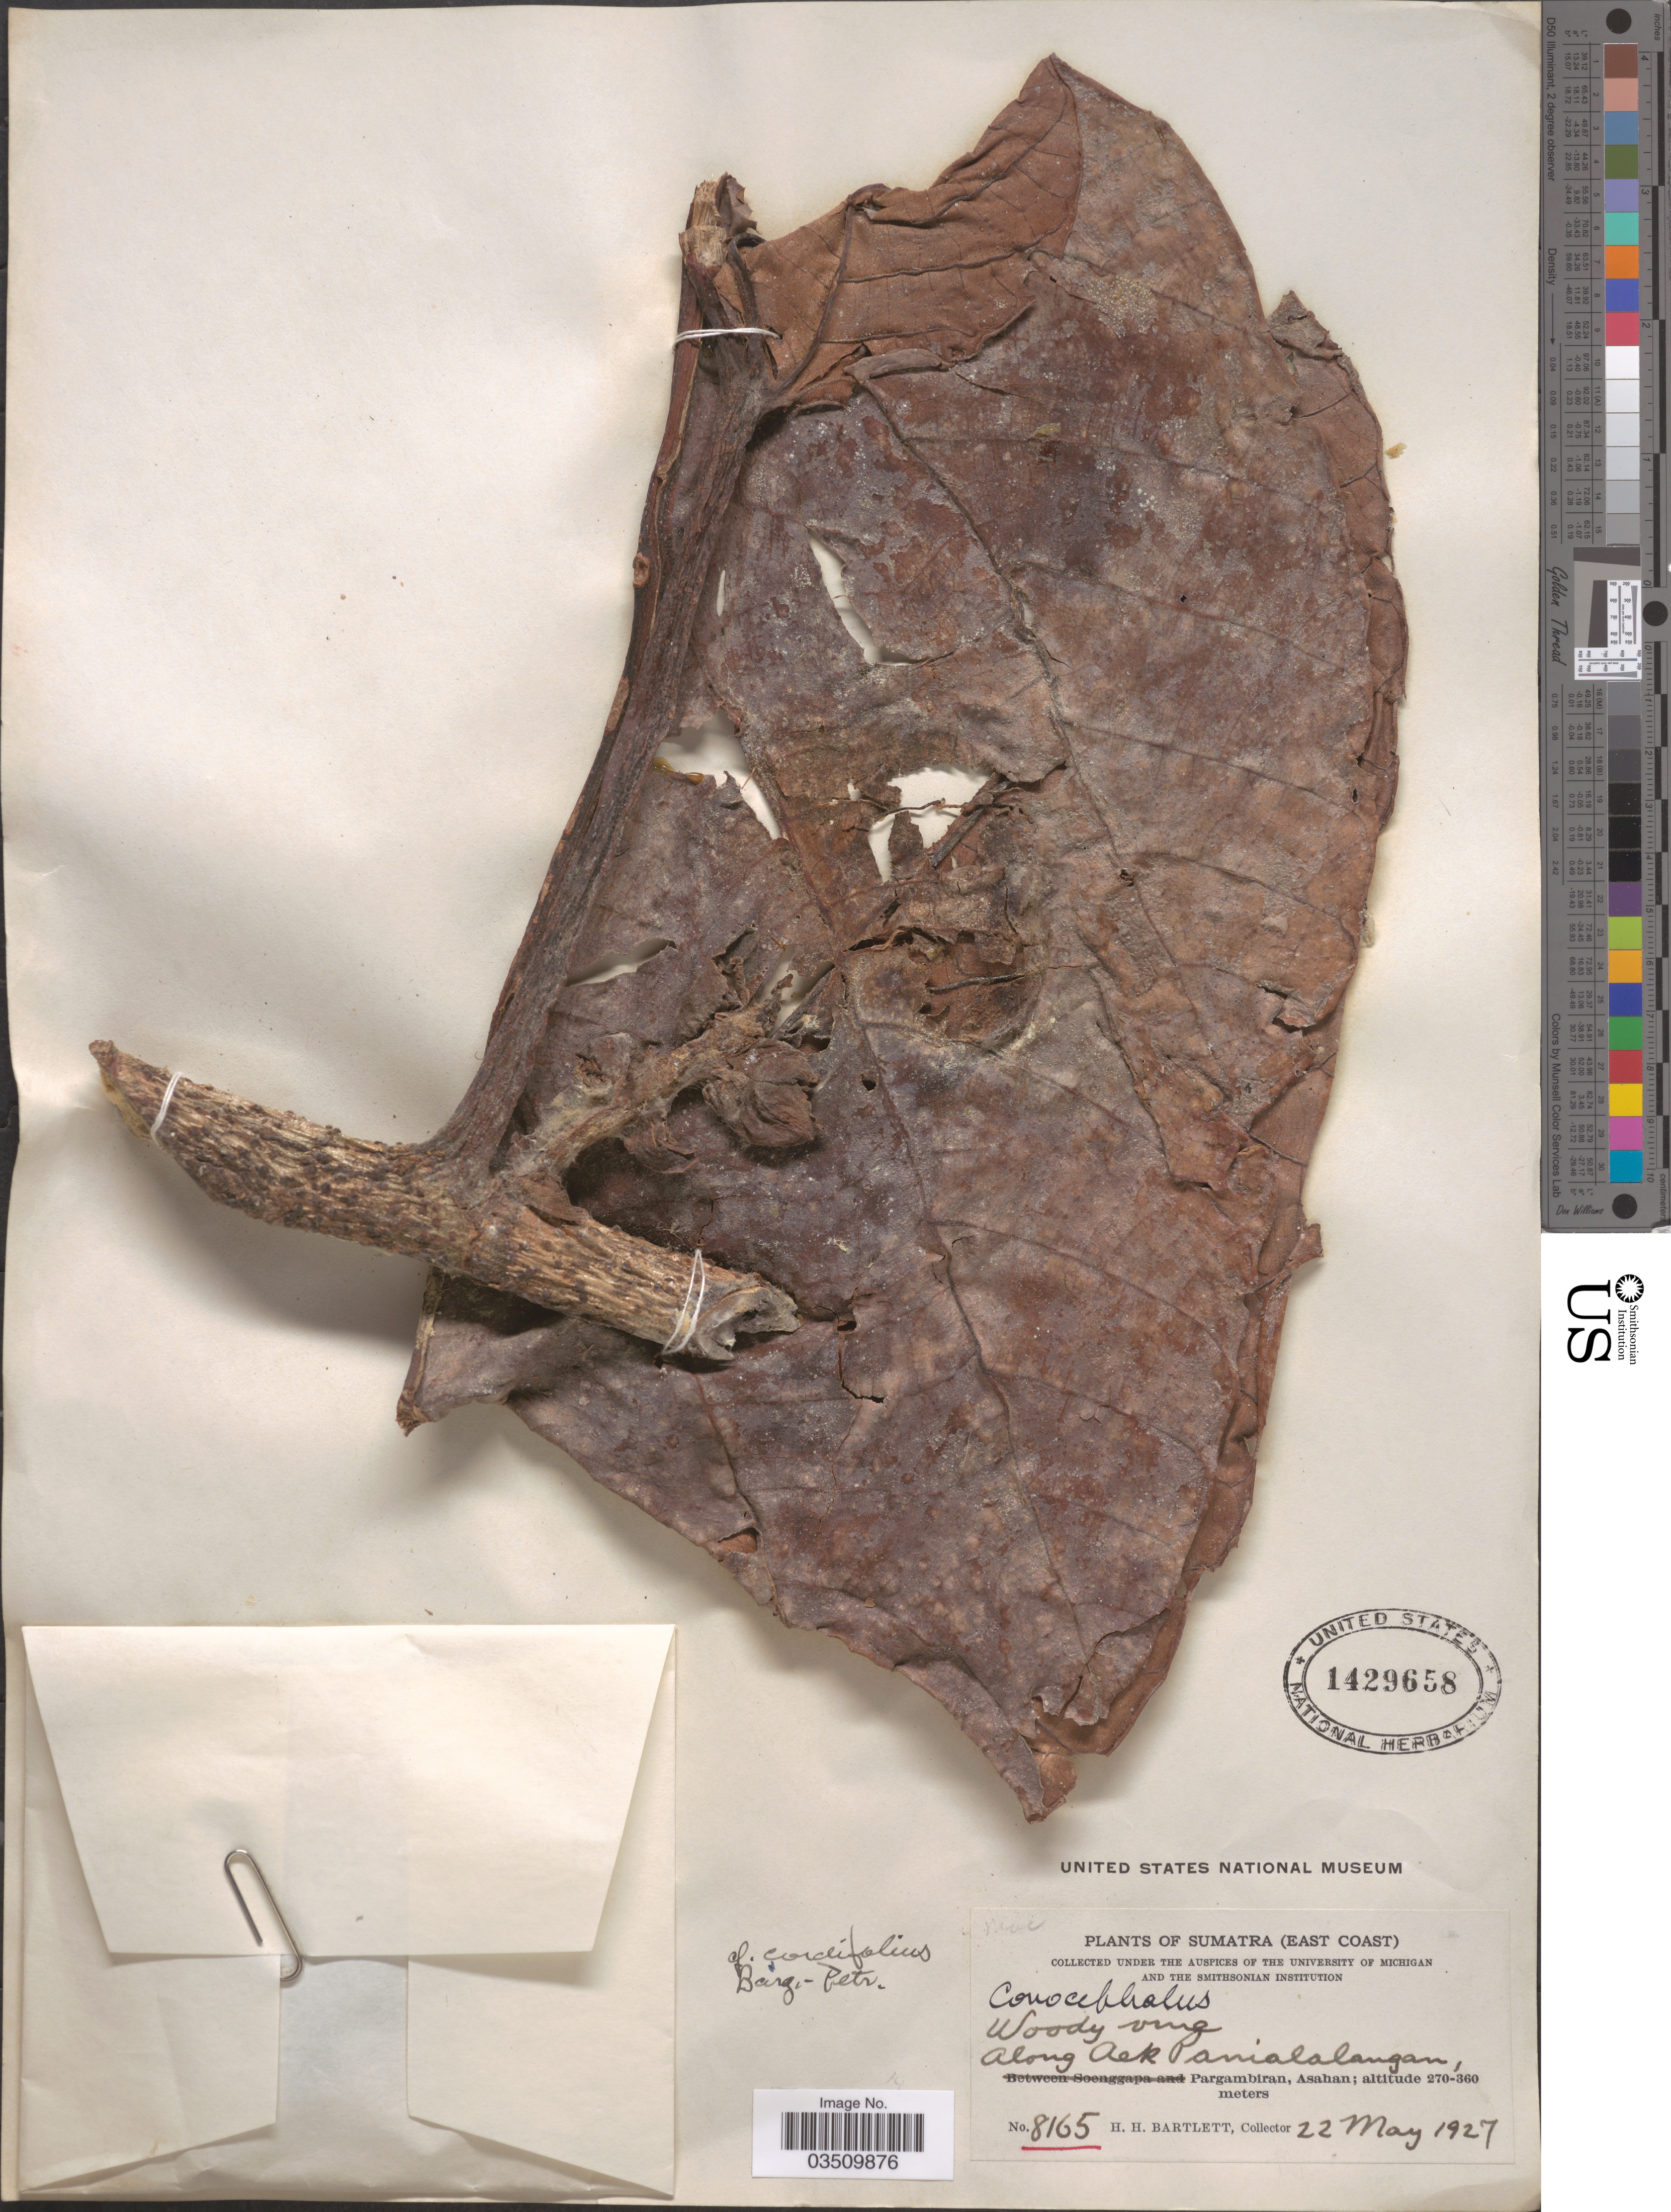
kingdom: Plantae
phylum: Tracheophyta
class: Magnoliopsida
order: Rosales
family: Urticaceae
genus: Poikilospermum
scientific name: Poikilospermum sp.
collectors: H. H. Bartlett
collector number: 8165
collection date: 1927-05-22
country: Indonesia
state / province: Sumatra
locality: East Coast. Along Aek anialalangan, Pargambiran, Asahan.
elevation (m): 270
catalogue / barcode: US 1429658